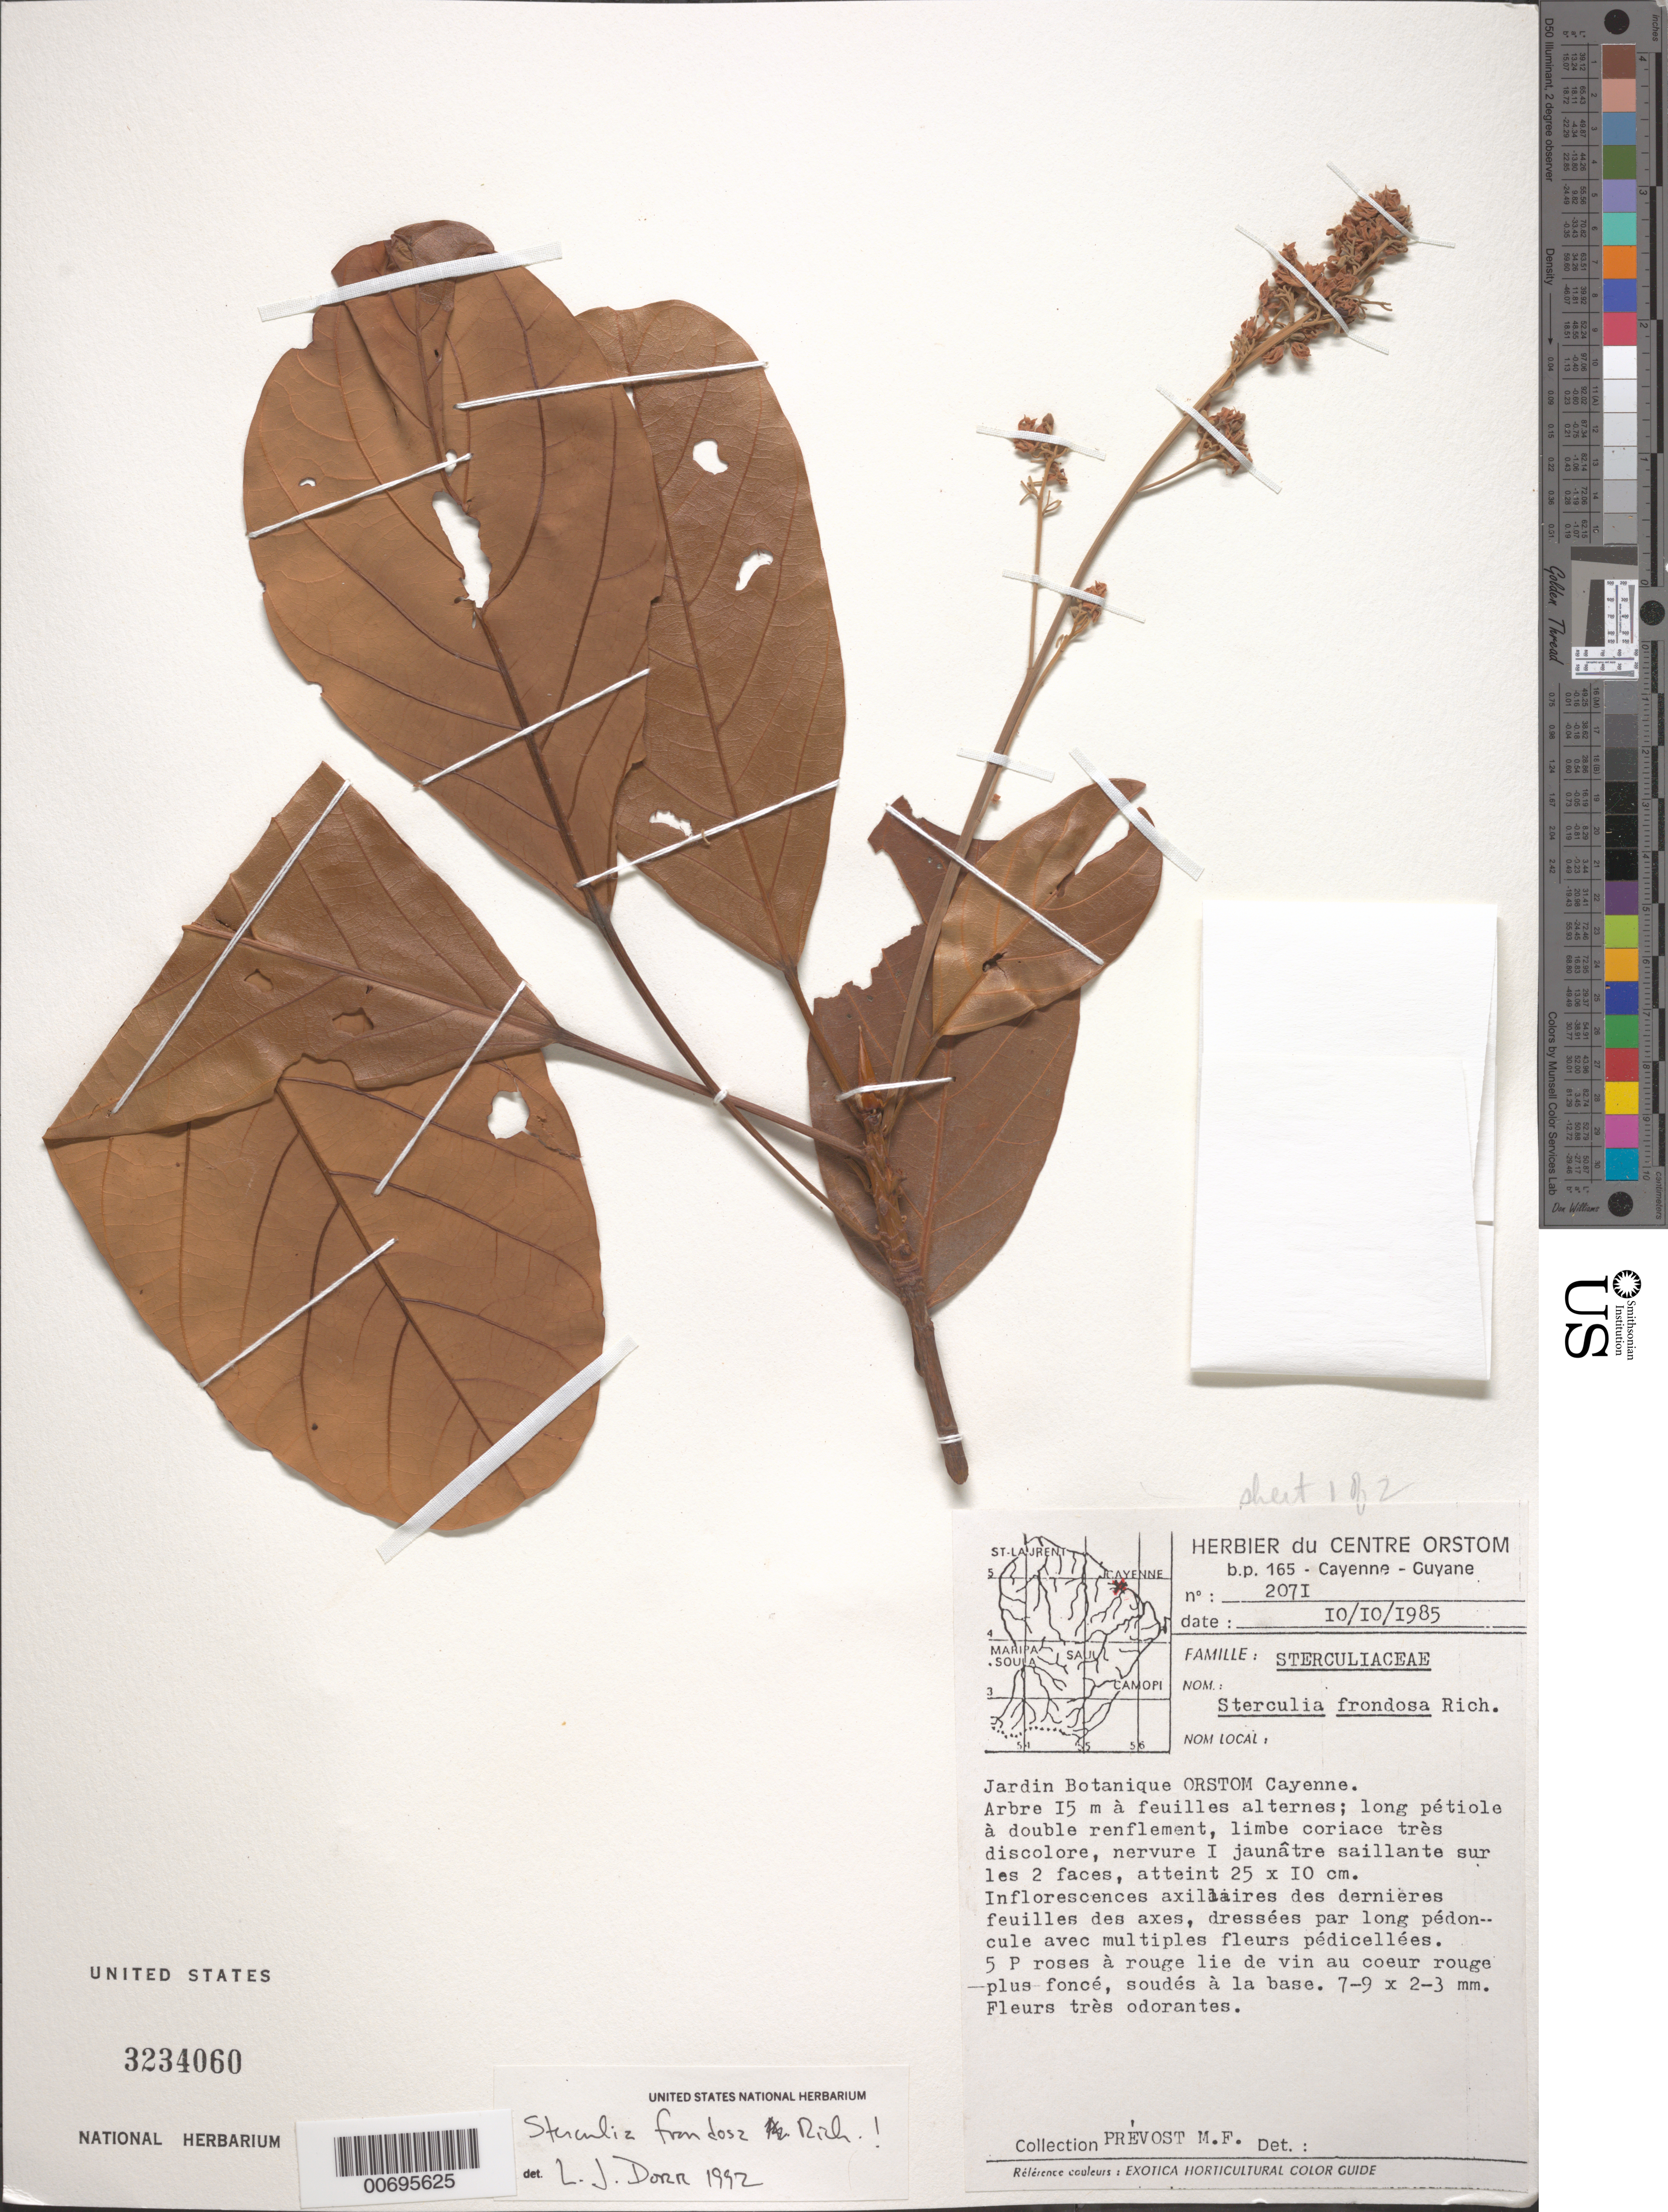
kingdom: Plantae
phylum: Tracheophyta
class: Magnoliopsida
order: Malvales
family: Malvaceae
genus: Sterculia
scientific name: Sterculia frondosa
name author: Rich.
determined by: Dorr, L. J., (BOT), Smithsonian Institution - National Museum of Natural History (UNITED STATES)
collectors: M.-F. Prévost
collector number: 2071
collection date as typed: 10-Oct-85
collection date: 1985-10-10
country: French Guiana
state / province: Cayenne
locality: Cayenne, Jardin ORSTOM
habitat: Garden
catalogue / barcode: US 3234060